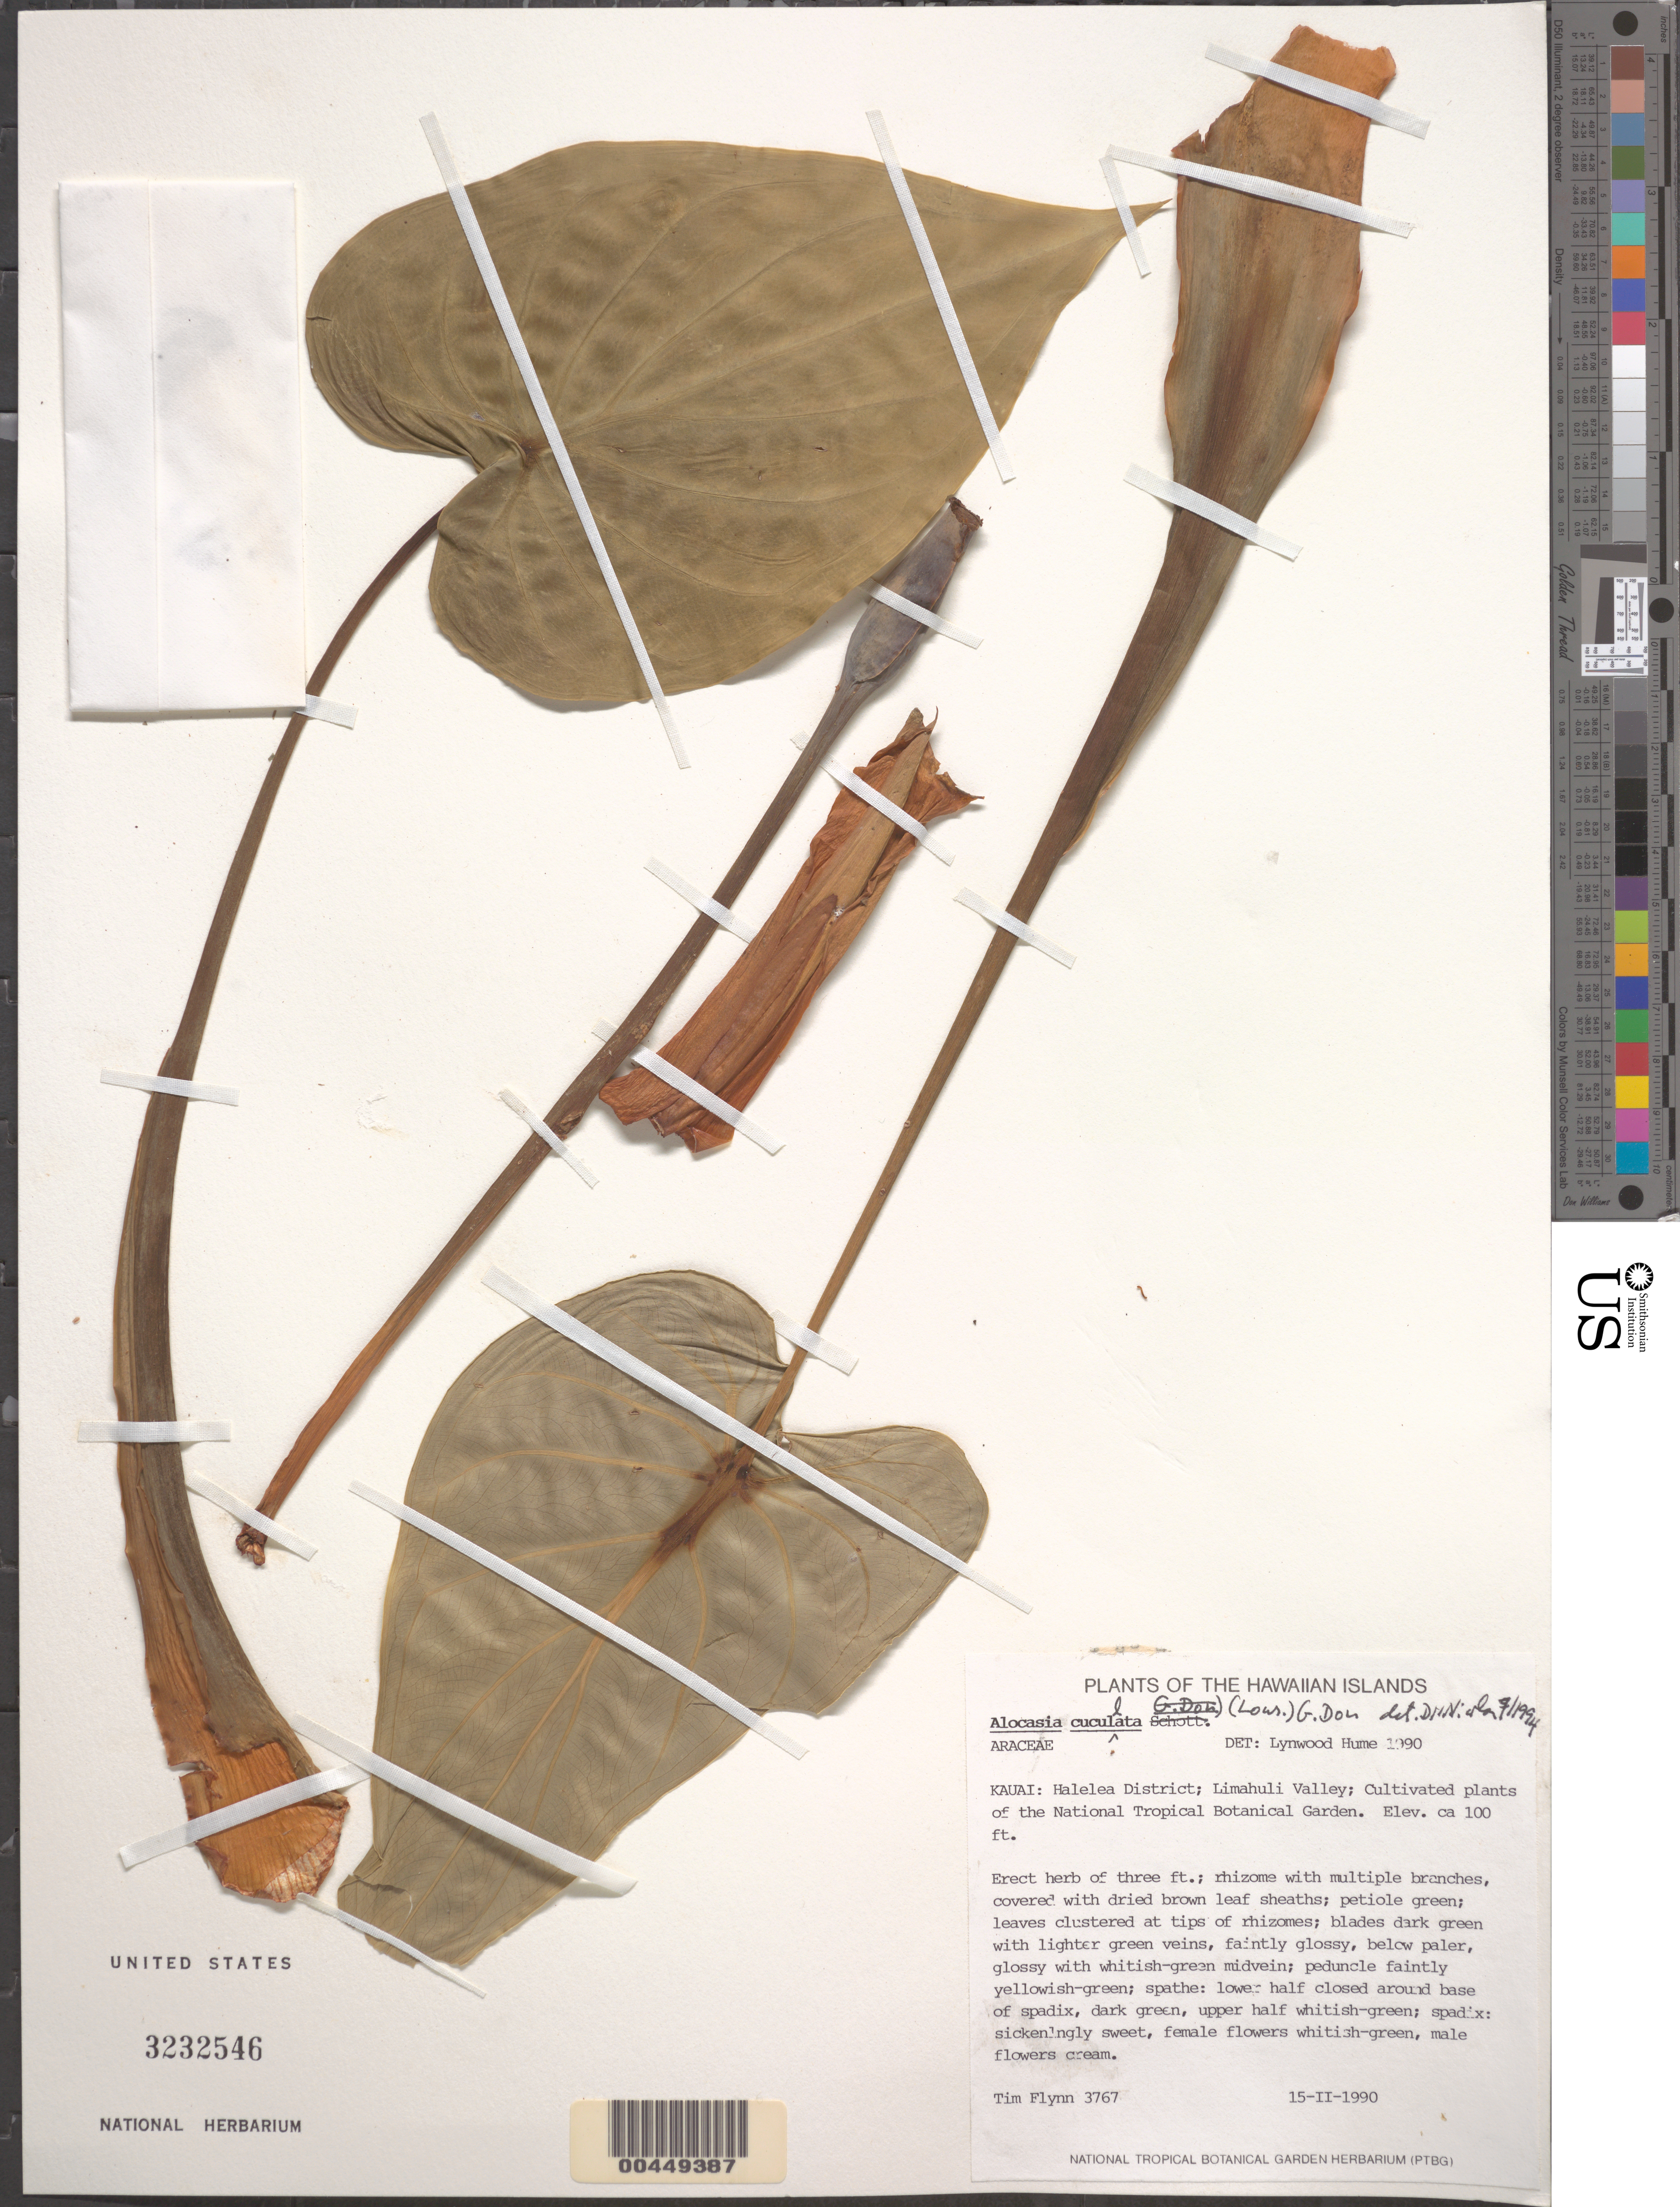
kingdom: Plantae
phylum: Tracheophyta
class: Liliopsida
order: Alismatales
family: Araceae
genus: Alocasia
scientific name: Alocasia cucullata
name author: (Lour.) G. Don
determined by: Hume, L.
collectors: T. W. Flynn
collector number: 3767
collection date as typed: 15 Feb 1990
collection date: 1990-02-15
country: United States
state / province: Hawaii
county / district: Kauai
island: Kaua'i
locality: Halelea Dist, Limahuli Valley, National Tropical Botanical Garden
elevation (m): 30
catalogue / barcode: US 3232546